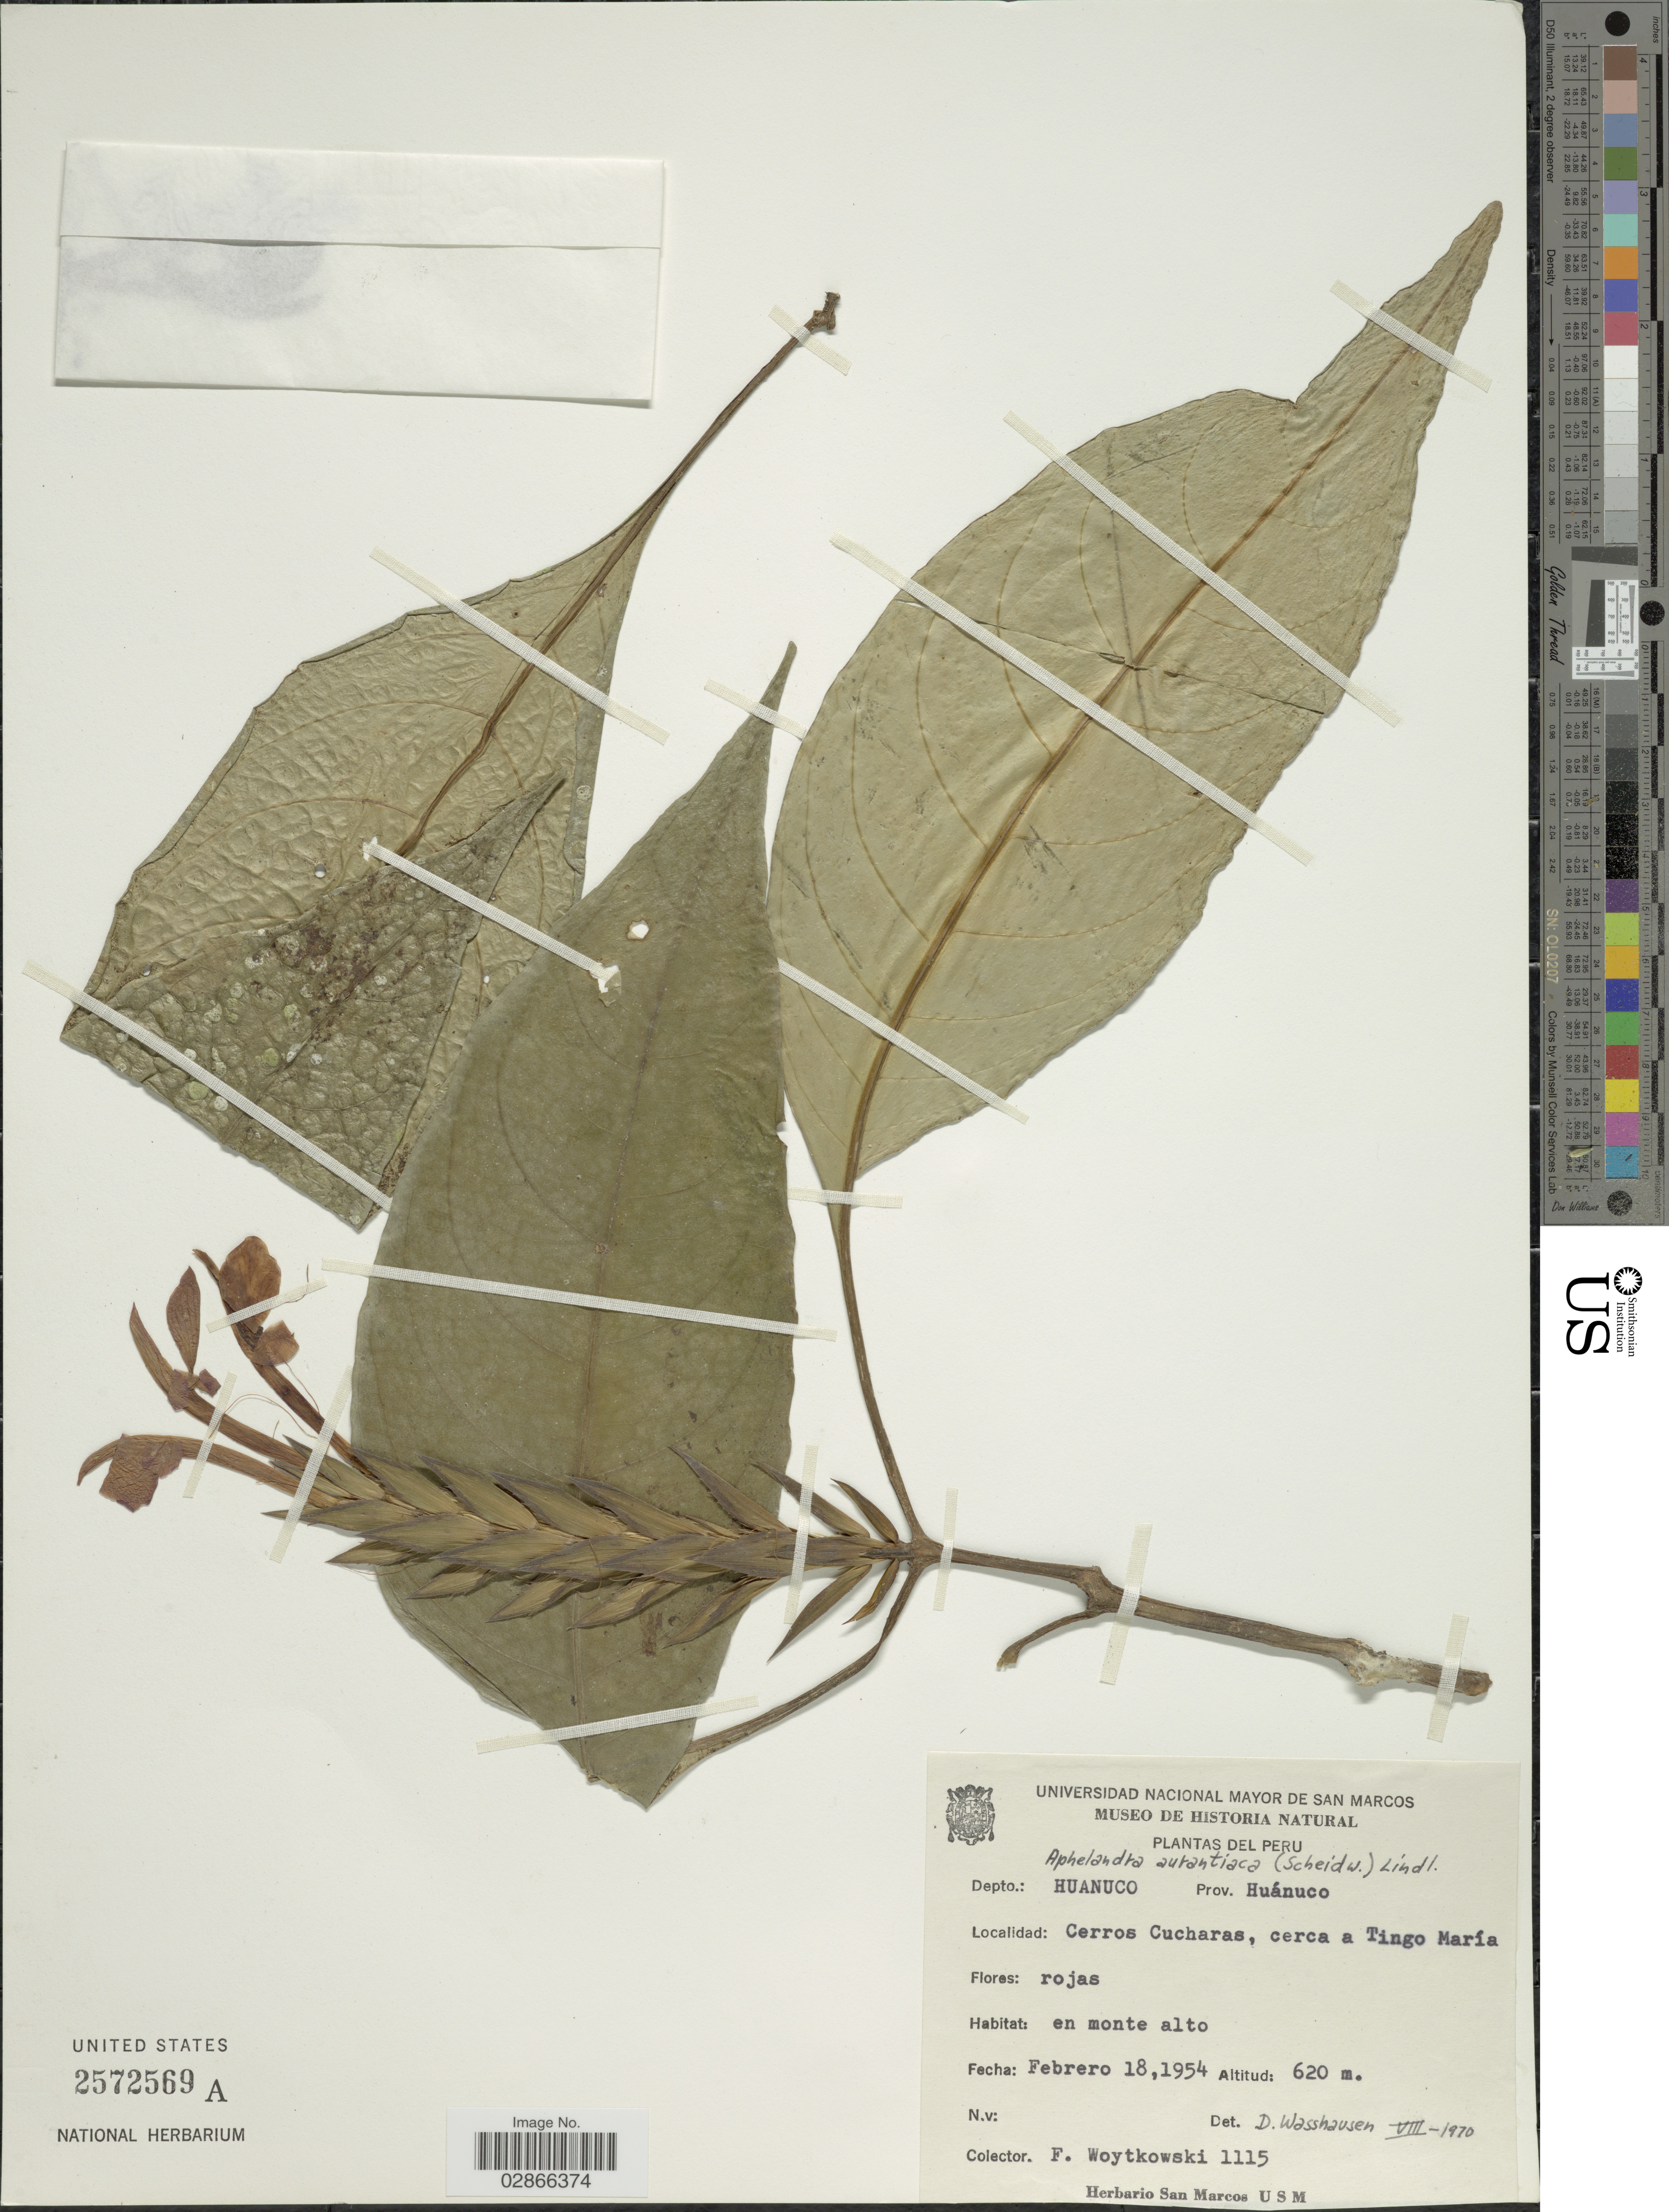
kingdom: Plantae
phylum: Tracheophyta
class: Magnoliopsida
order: Lamiales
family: Acanthaceae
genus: Aphelandra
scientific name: Aphelandra aurantiaca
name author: (Scheidw.) Lindl.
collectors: F. Woytkowski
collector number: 1115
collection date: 1954-02-18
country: Peru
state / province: Huánuco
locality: Depto.: Huanuco. Cerros Cucharas, cerca a Tingo María.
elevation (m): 620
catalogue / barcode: US 2572569A